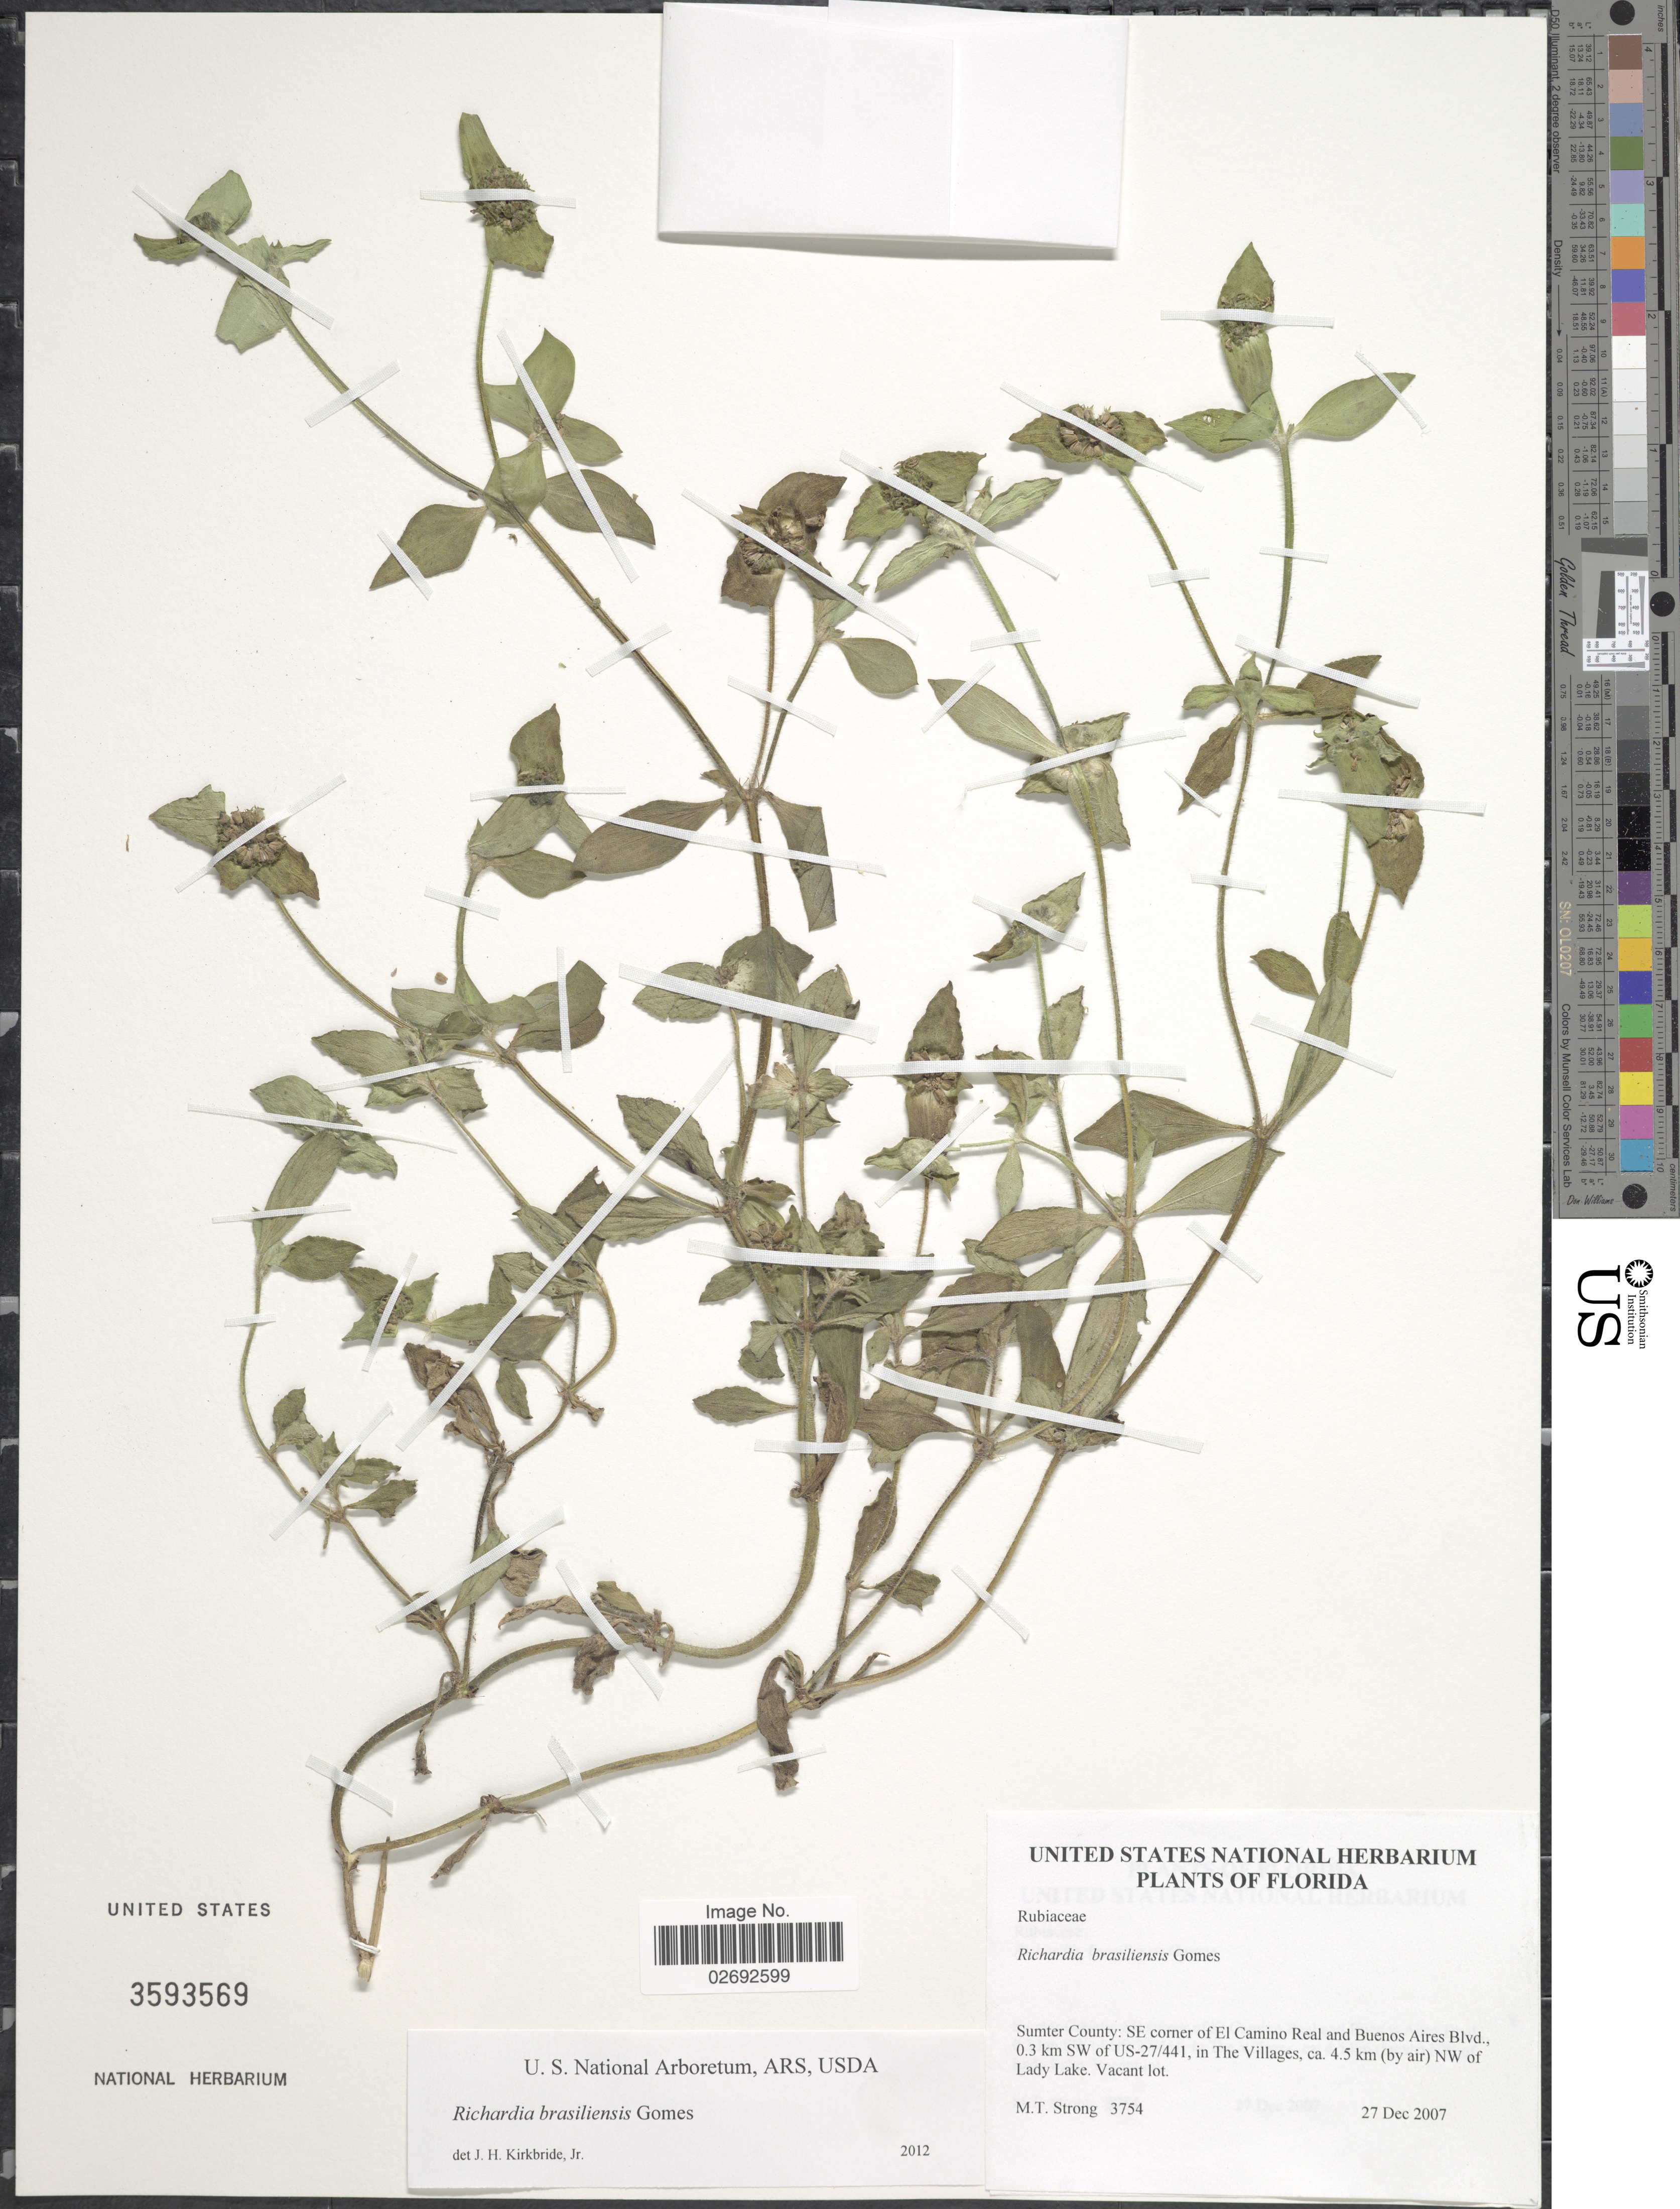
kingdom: Plantae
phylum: Tracheophyta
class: Magnoliopsida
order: Gentianales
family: Rubiaceae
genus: Richardia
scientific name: Richardia brasiliensis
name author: Gomes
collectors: M. T. Strong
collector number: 3754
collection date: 2007-12-27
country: United States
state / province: Florida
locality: Sumter County: SE corner of El Camino Real and Buenos Aires Blvd., 0.3 km SW of US-27/441, in the villages, ca. 4.5 km (by air) NW of Lady Lake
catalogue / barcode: US 3593569